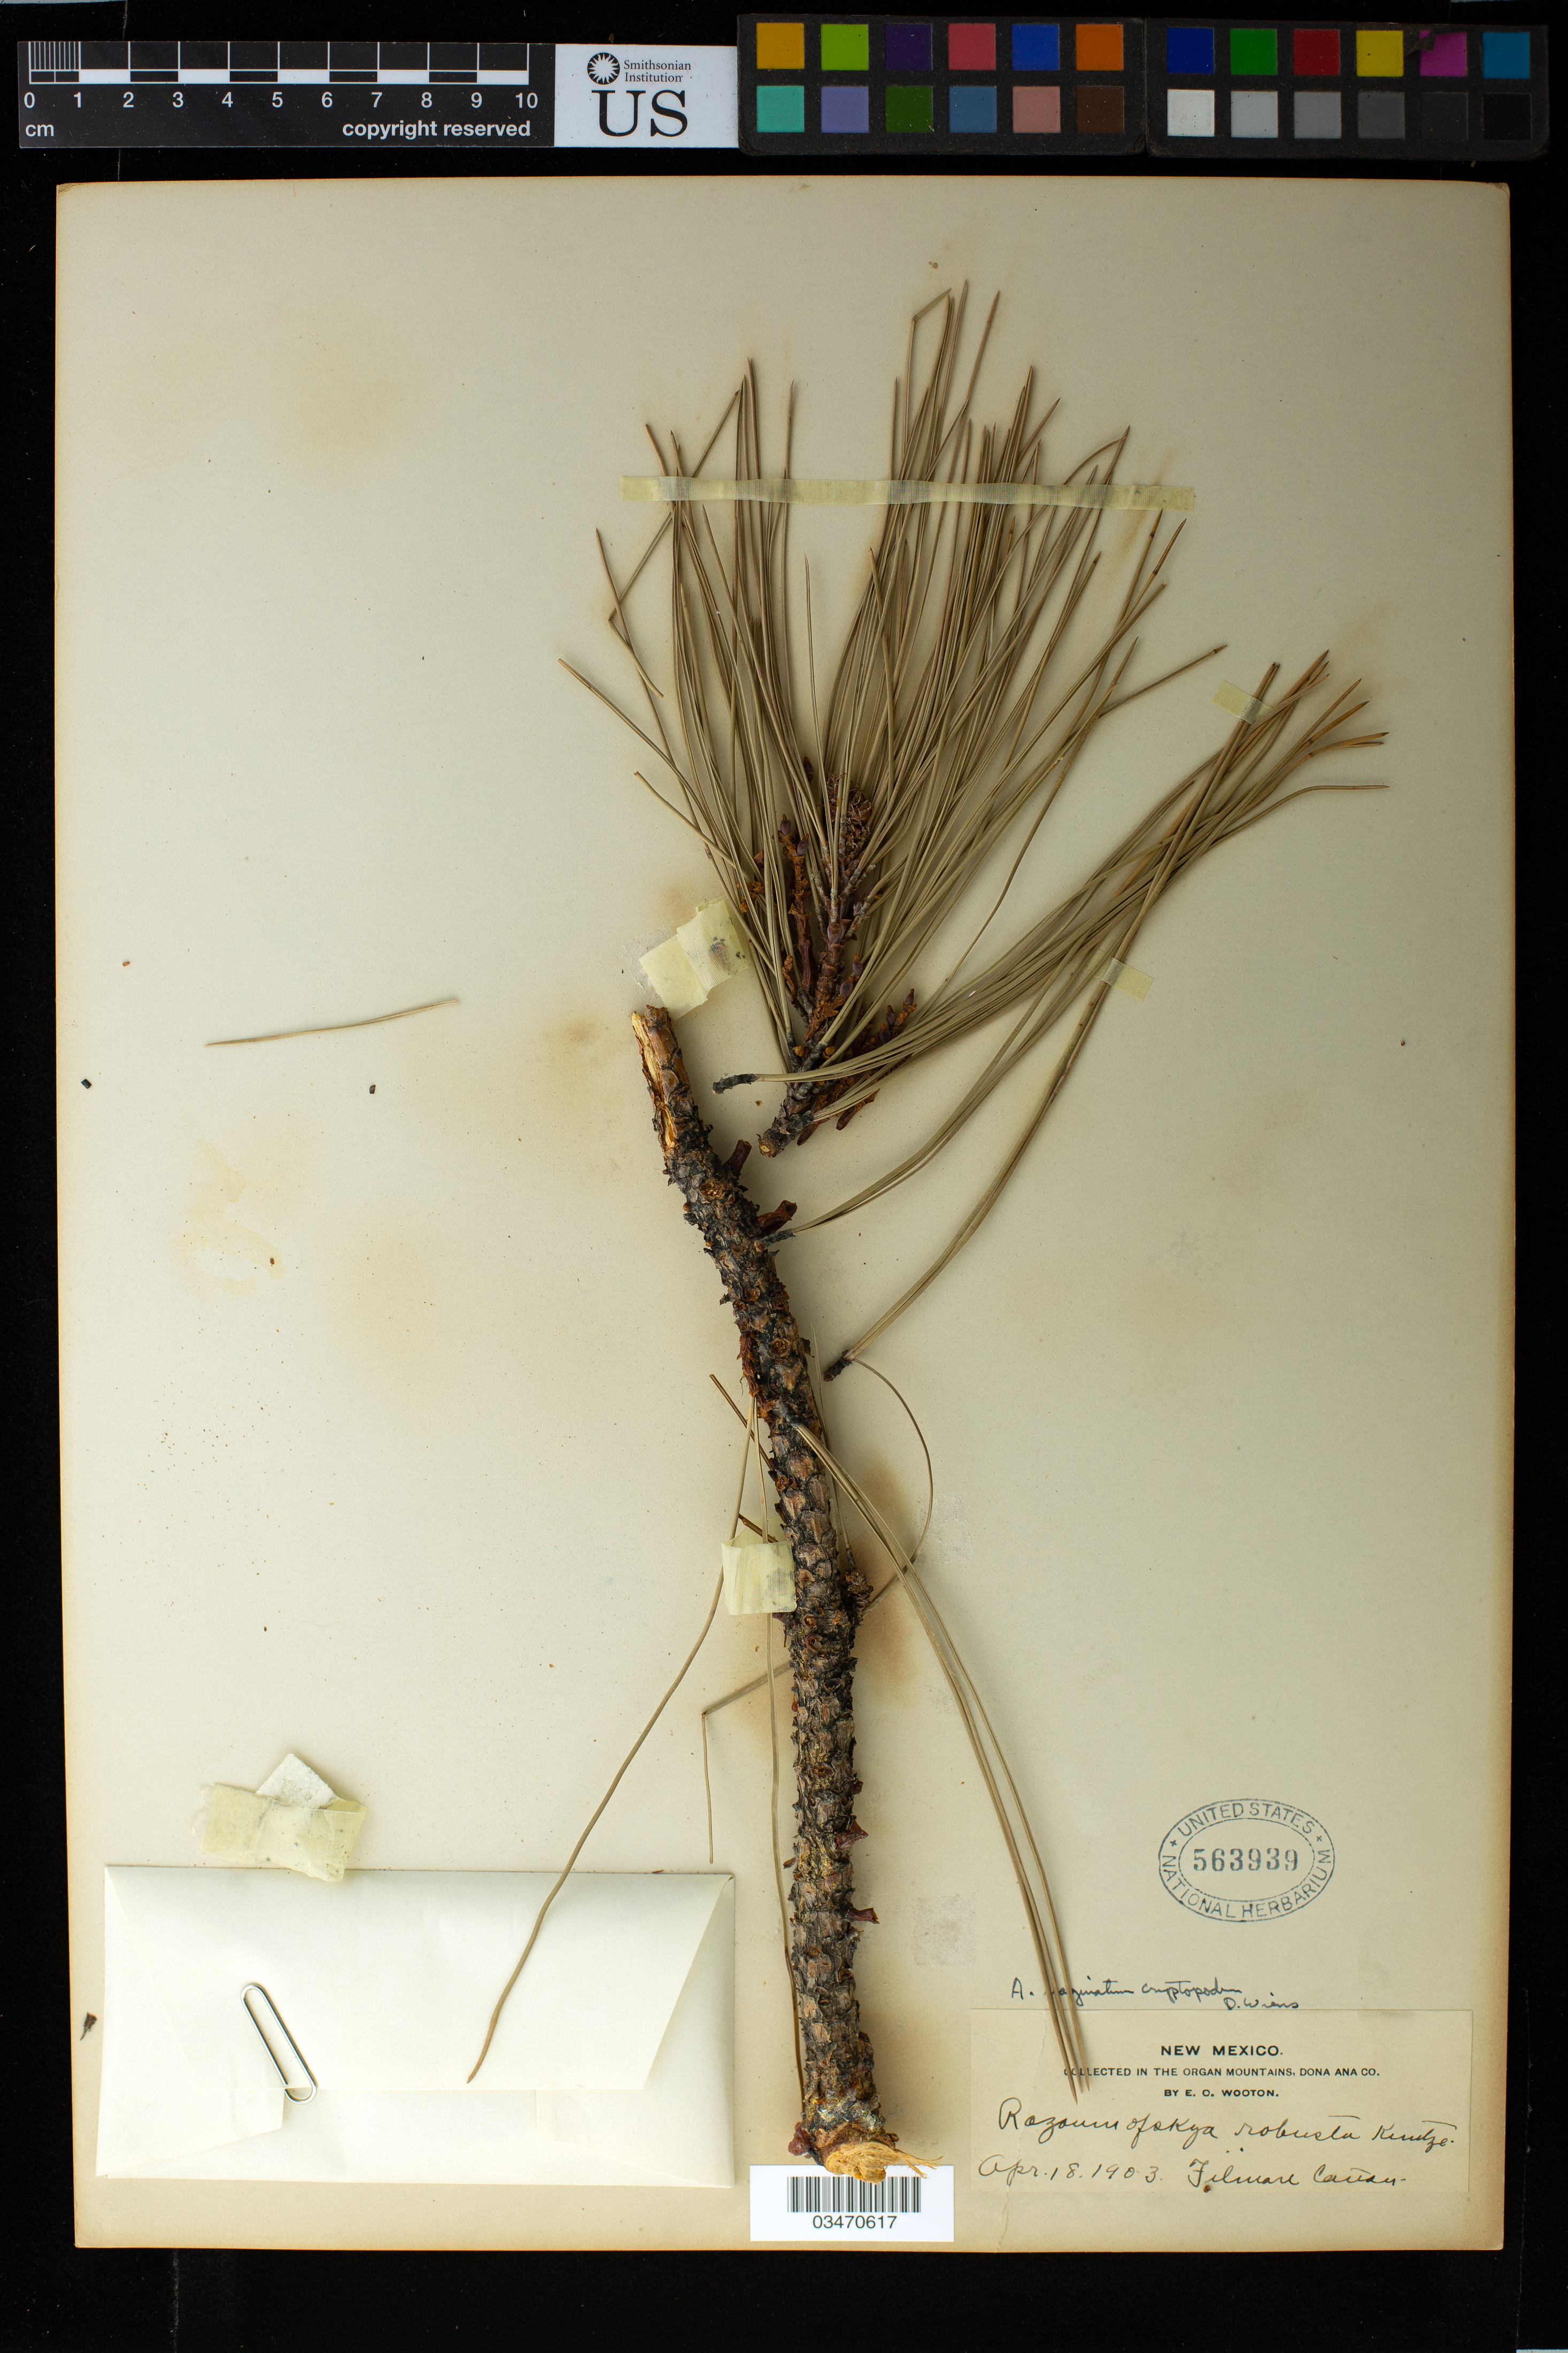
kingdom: Plantae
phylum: Tracheophyta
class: Magnoliopsida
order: Santalales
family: Viscaceae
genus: Arceuthobium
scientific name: Arceuthobium vaginatum f. cryptopodum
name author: (Engelm.) L.S. Gill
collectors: E. O. Wooton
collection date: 1903-04-18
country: United States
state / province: New Mexico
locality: Organ Mountains, Dona Ana County. Felmore Canyon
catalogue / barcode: US 563939